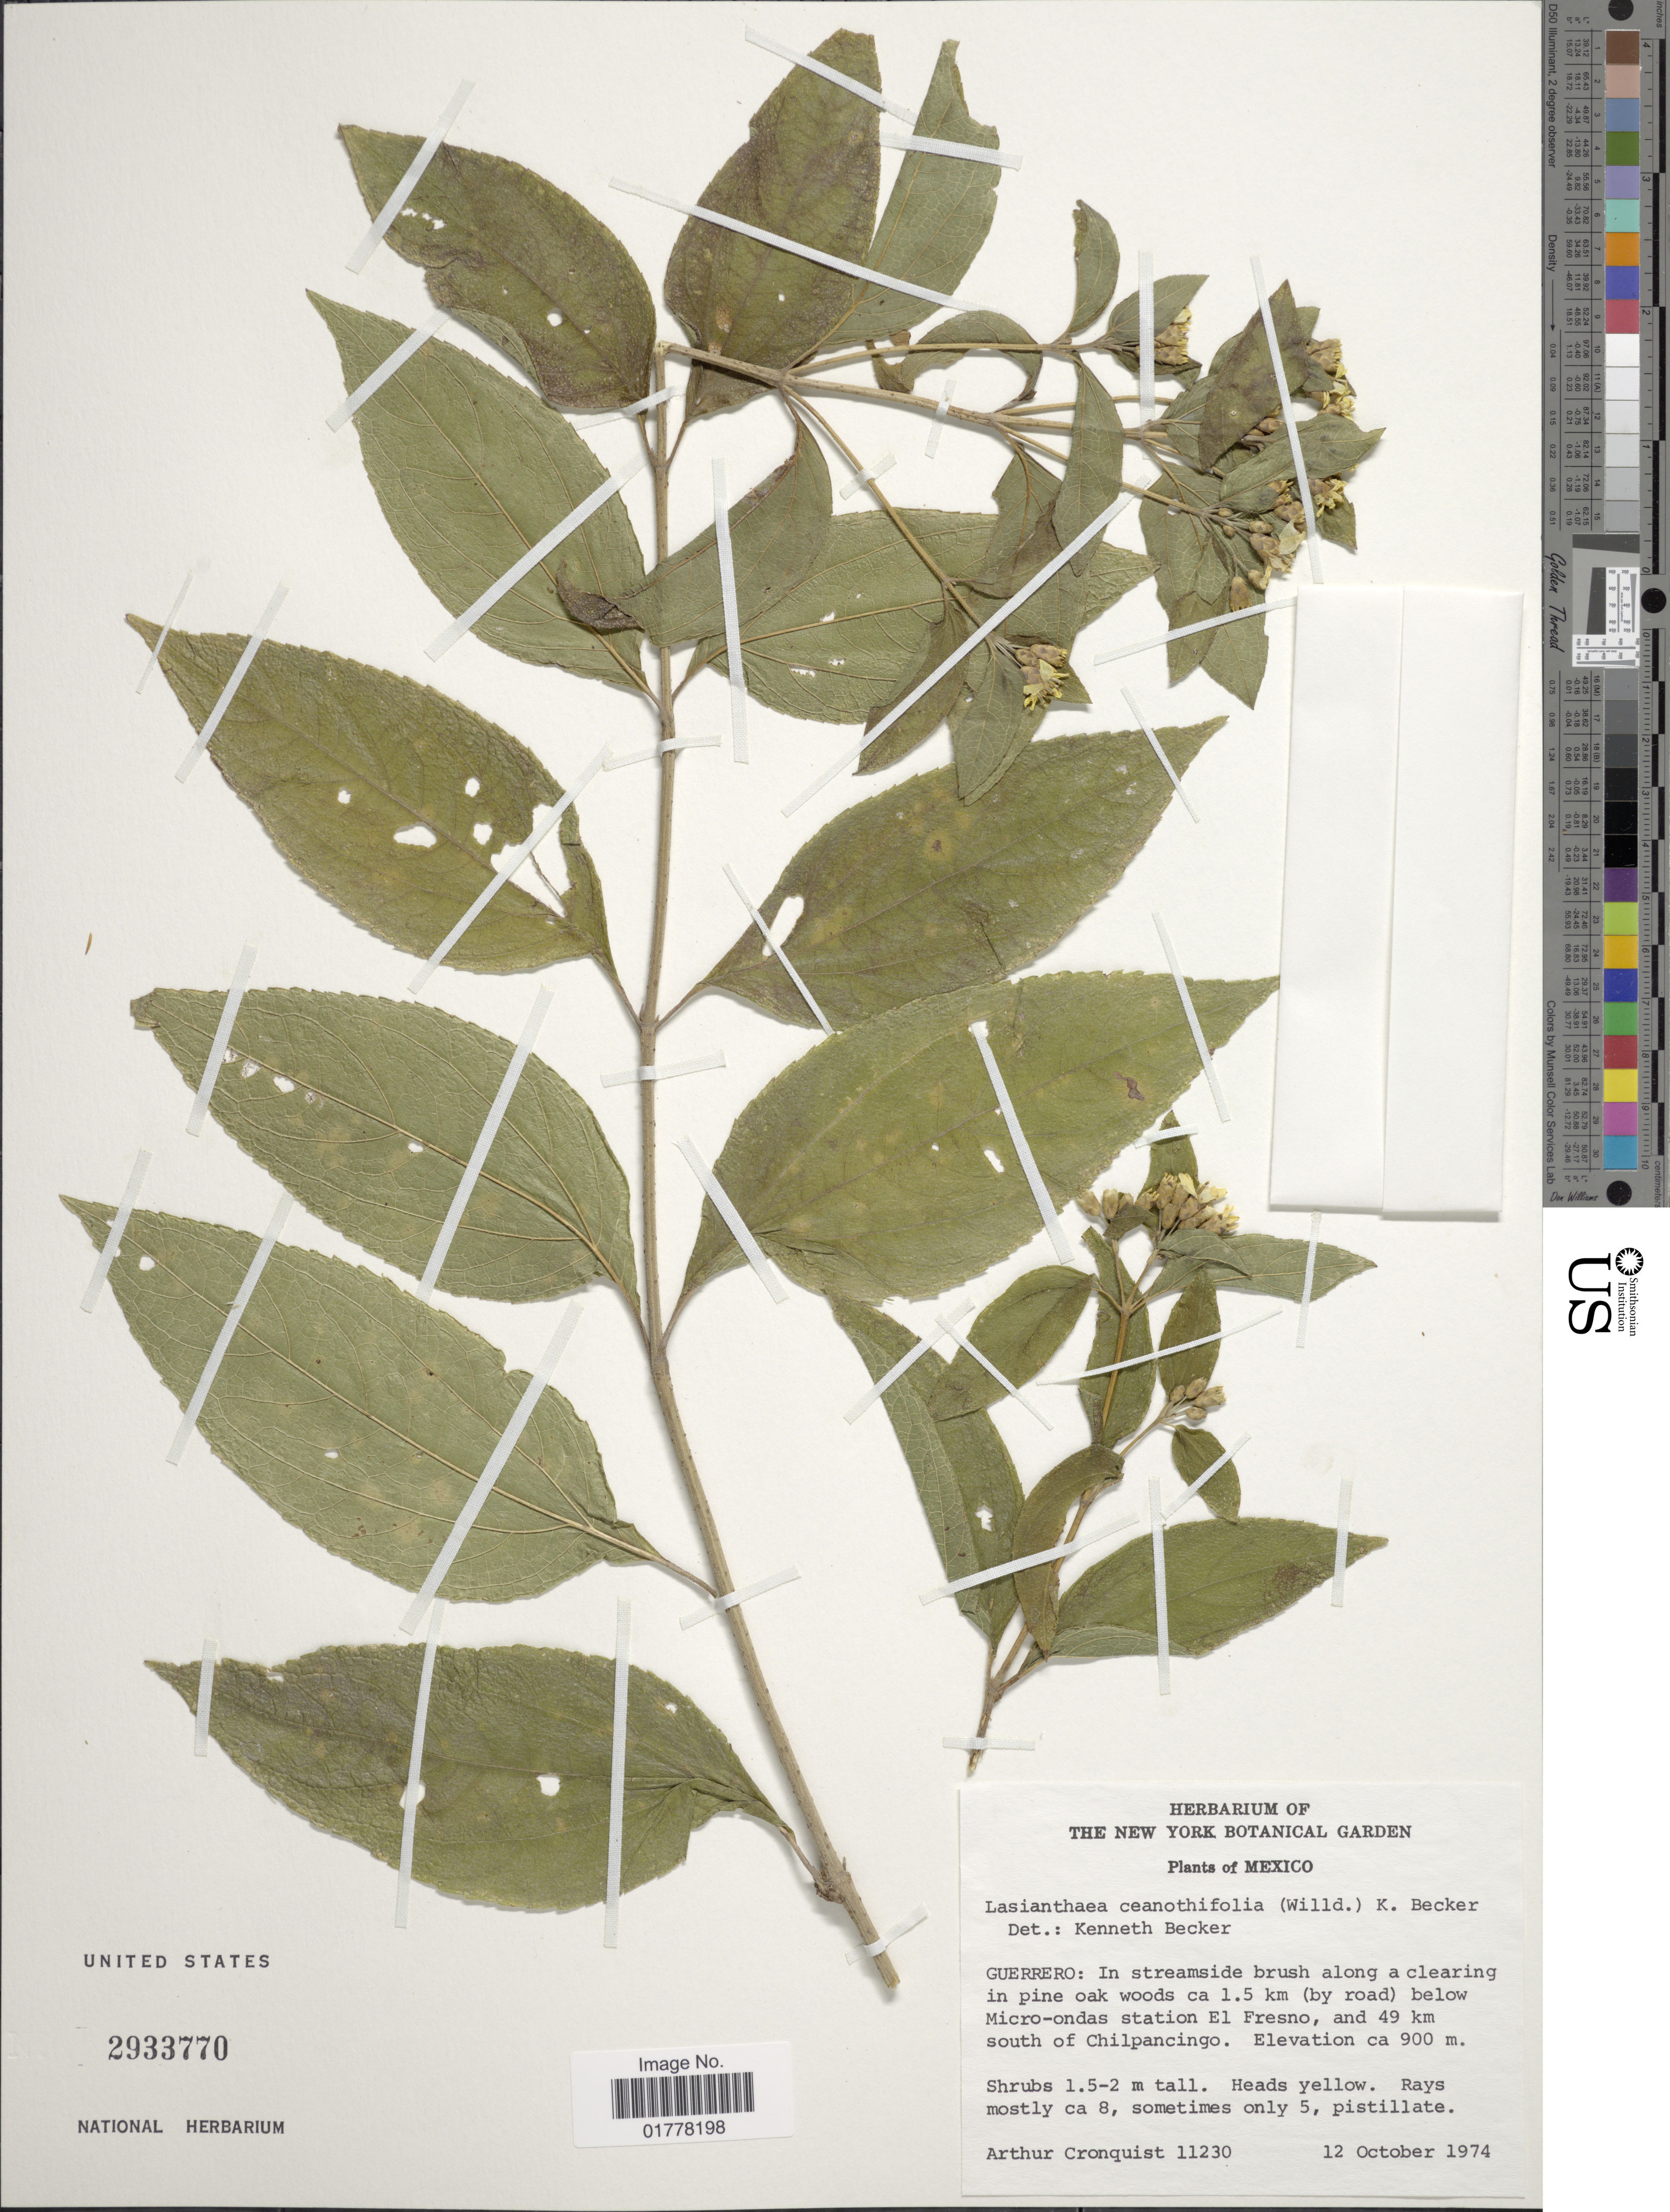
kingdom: Plantae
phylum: Tracheophyta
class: Magnoliopsida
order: Asterales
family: Asteraceae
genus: Lasianthaea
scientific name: Lasianthaea ceanothifolia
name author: (Willd.) K.M. Becker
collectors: A. J. Cronquist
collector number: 11230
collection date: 1974-10-12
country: Mexico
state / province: Guerrero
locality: Guerrero: In streamside brush along a clearing in pine oak woods ca 1.5 km (by road) below Micro-ondas station El Fresno, and 49 km south of Chilpancingo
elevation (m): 900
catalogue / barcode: US 2933770